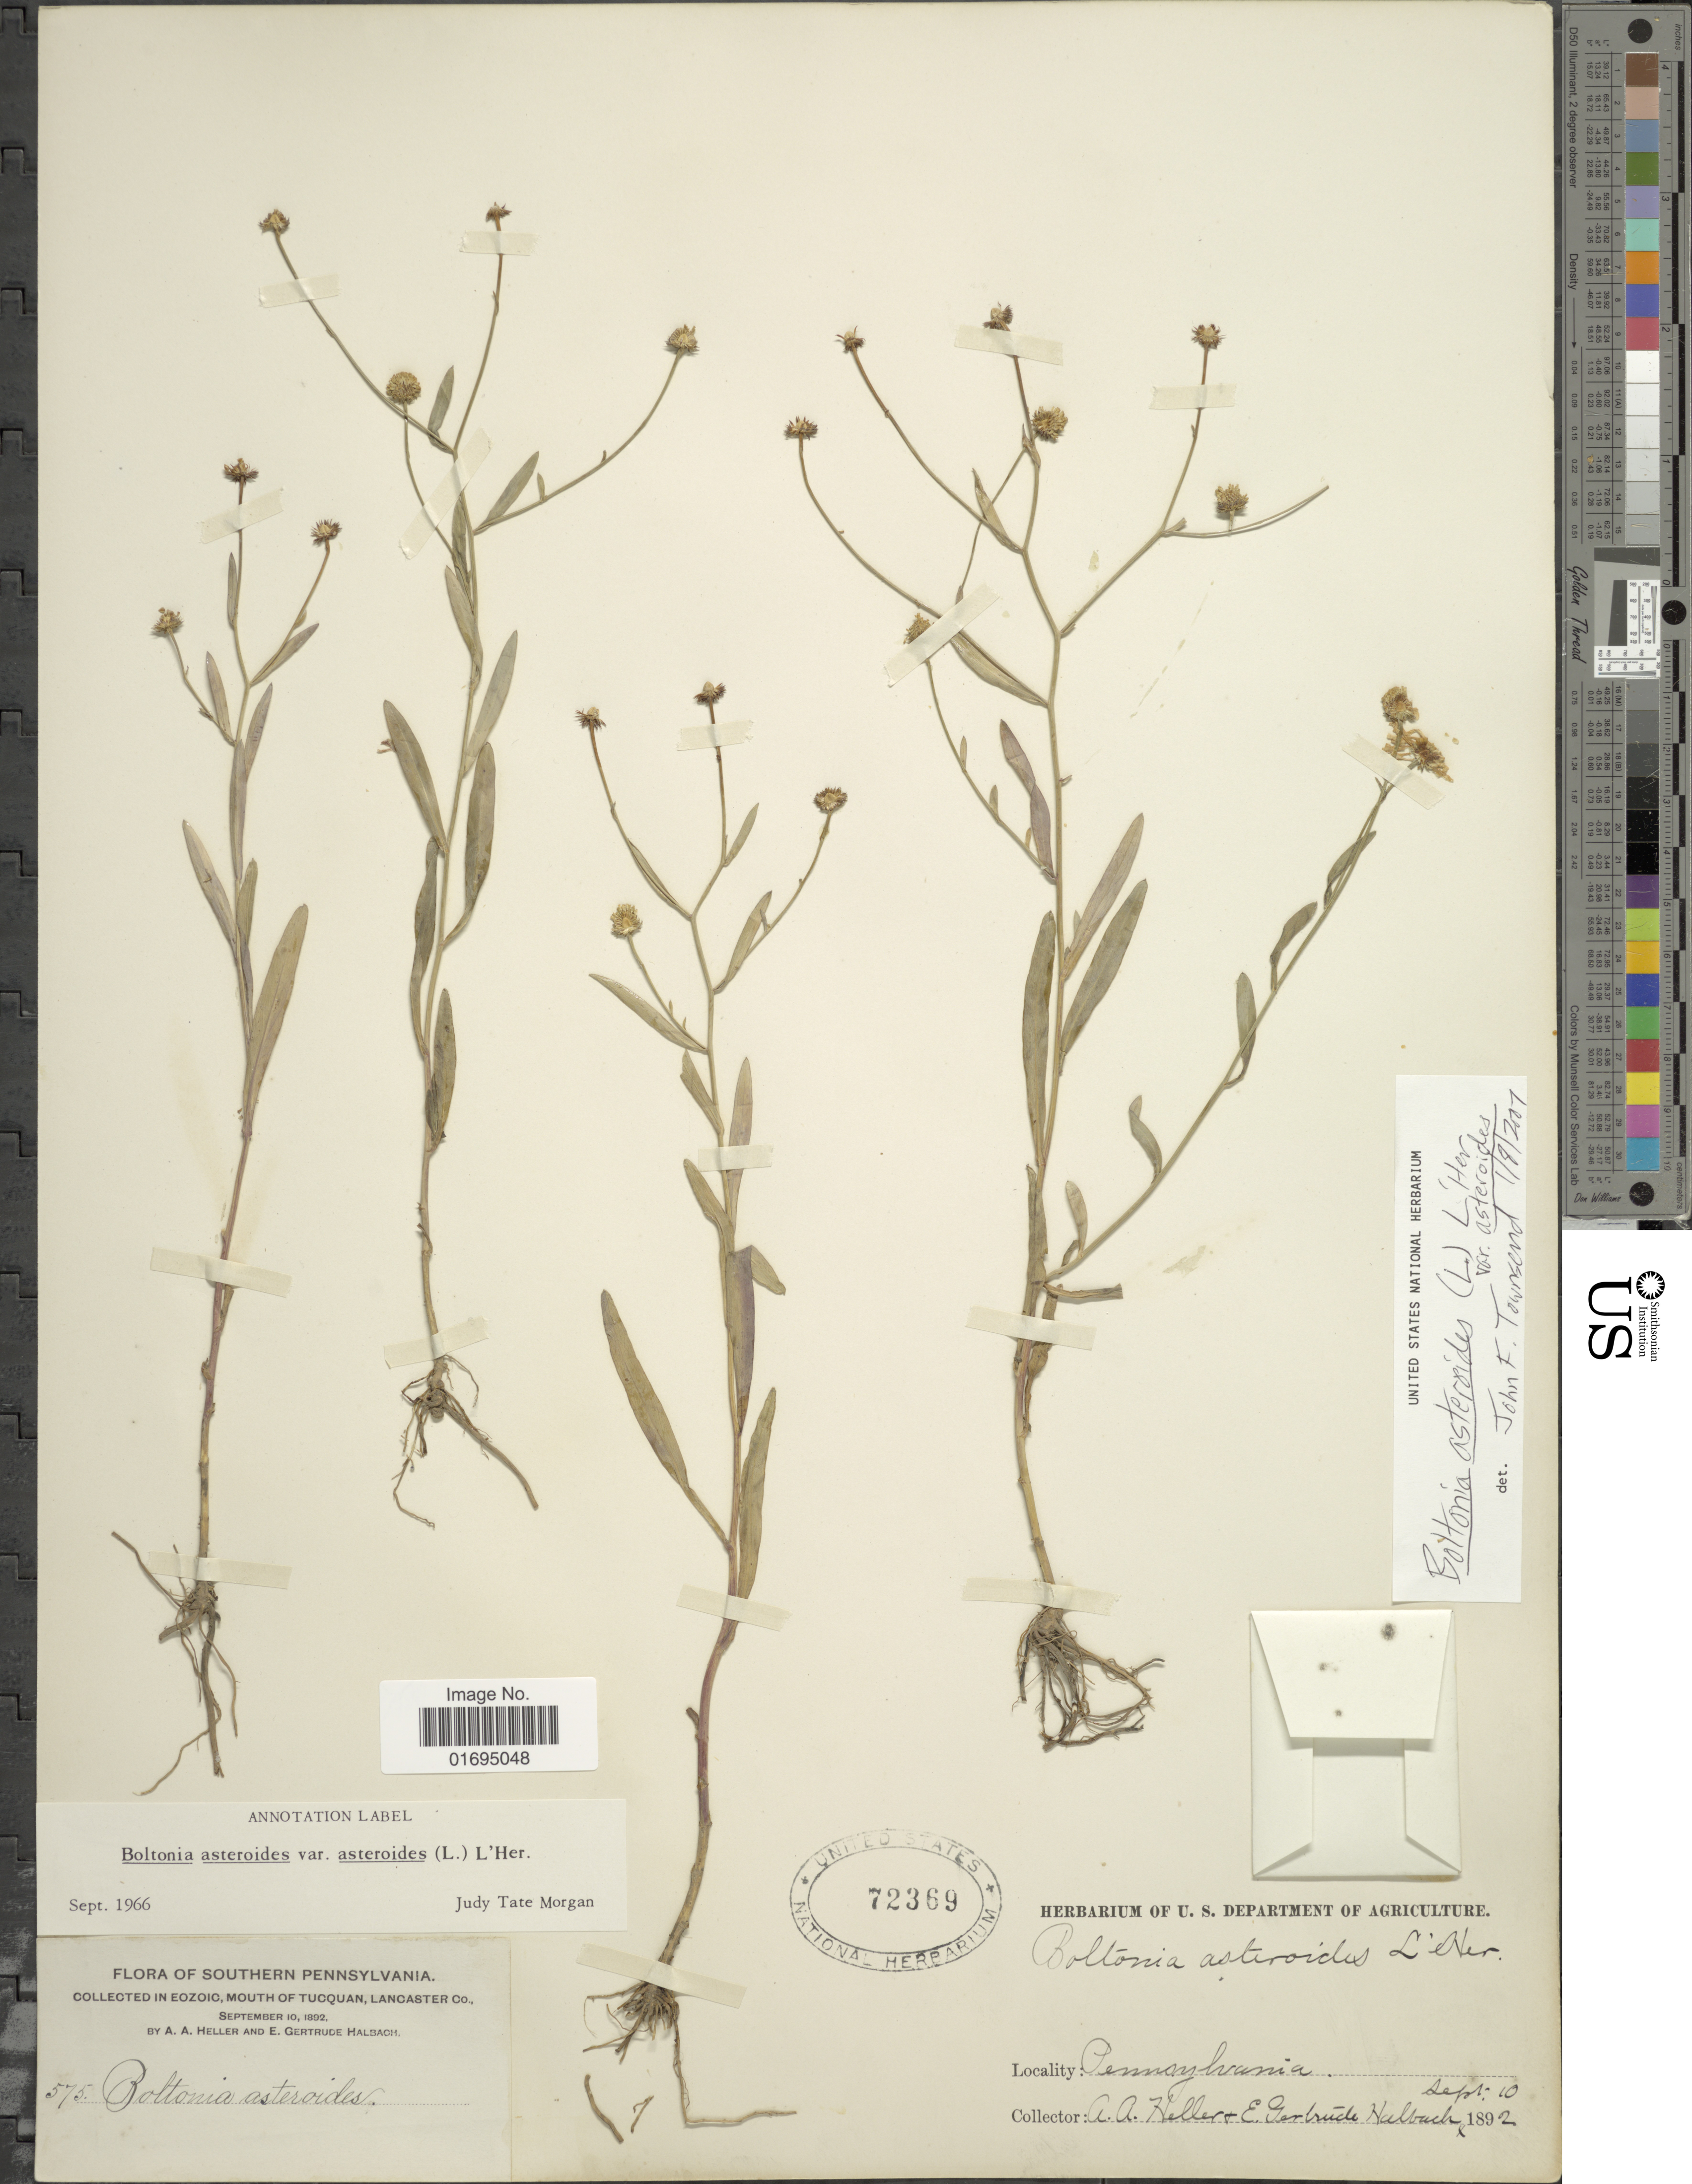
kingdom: Plantae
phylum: Tracheophyta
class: Magnoliopsida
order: Asterales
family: Asteraceae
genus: Boltonia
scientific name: Boltonia asteroides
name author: (L.) L'Hér.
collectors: A. A. Heller & E. G. Halbach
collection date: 1892-09-10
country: United States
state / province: Pennsylvania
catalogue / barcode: US 72369